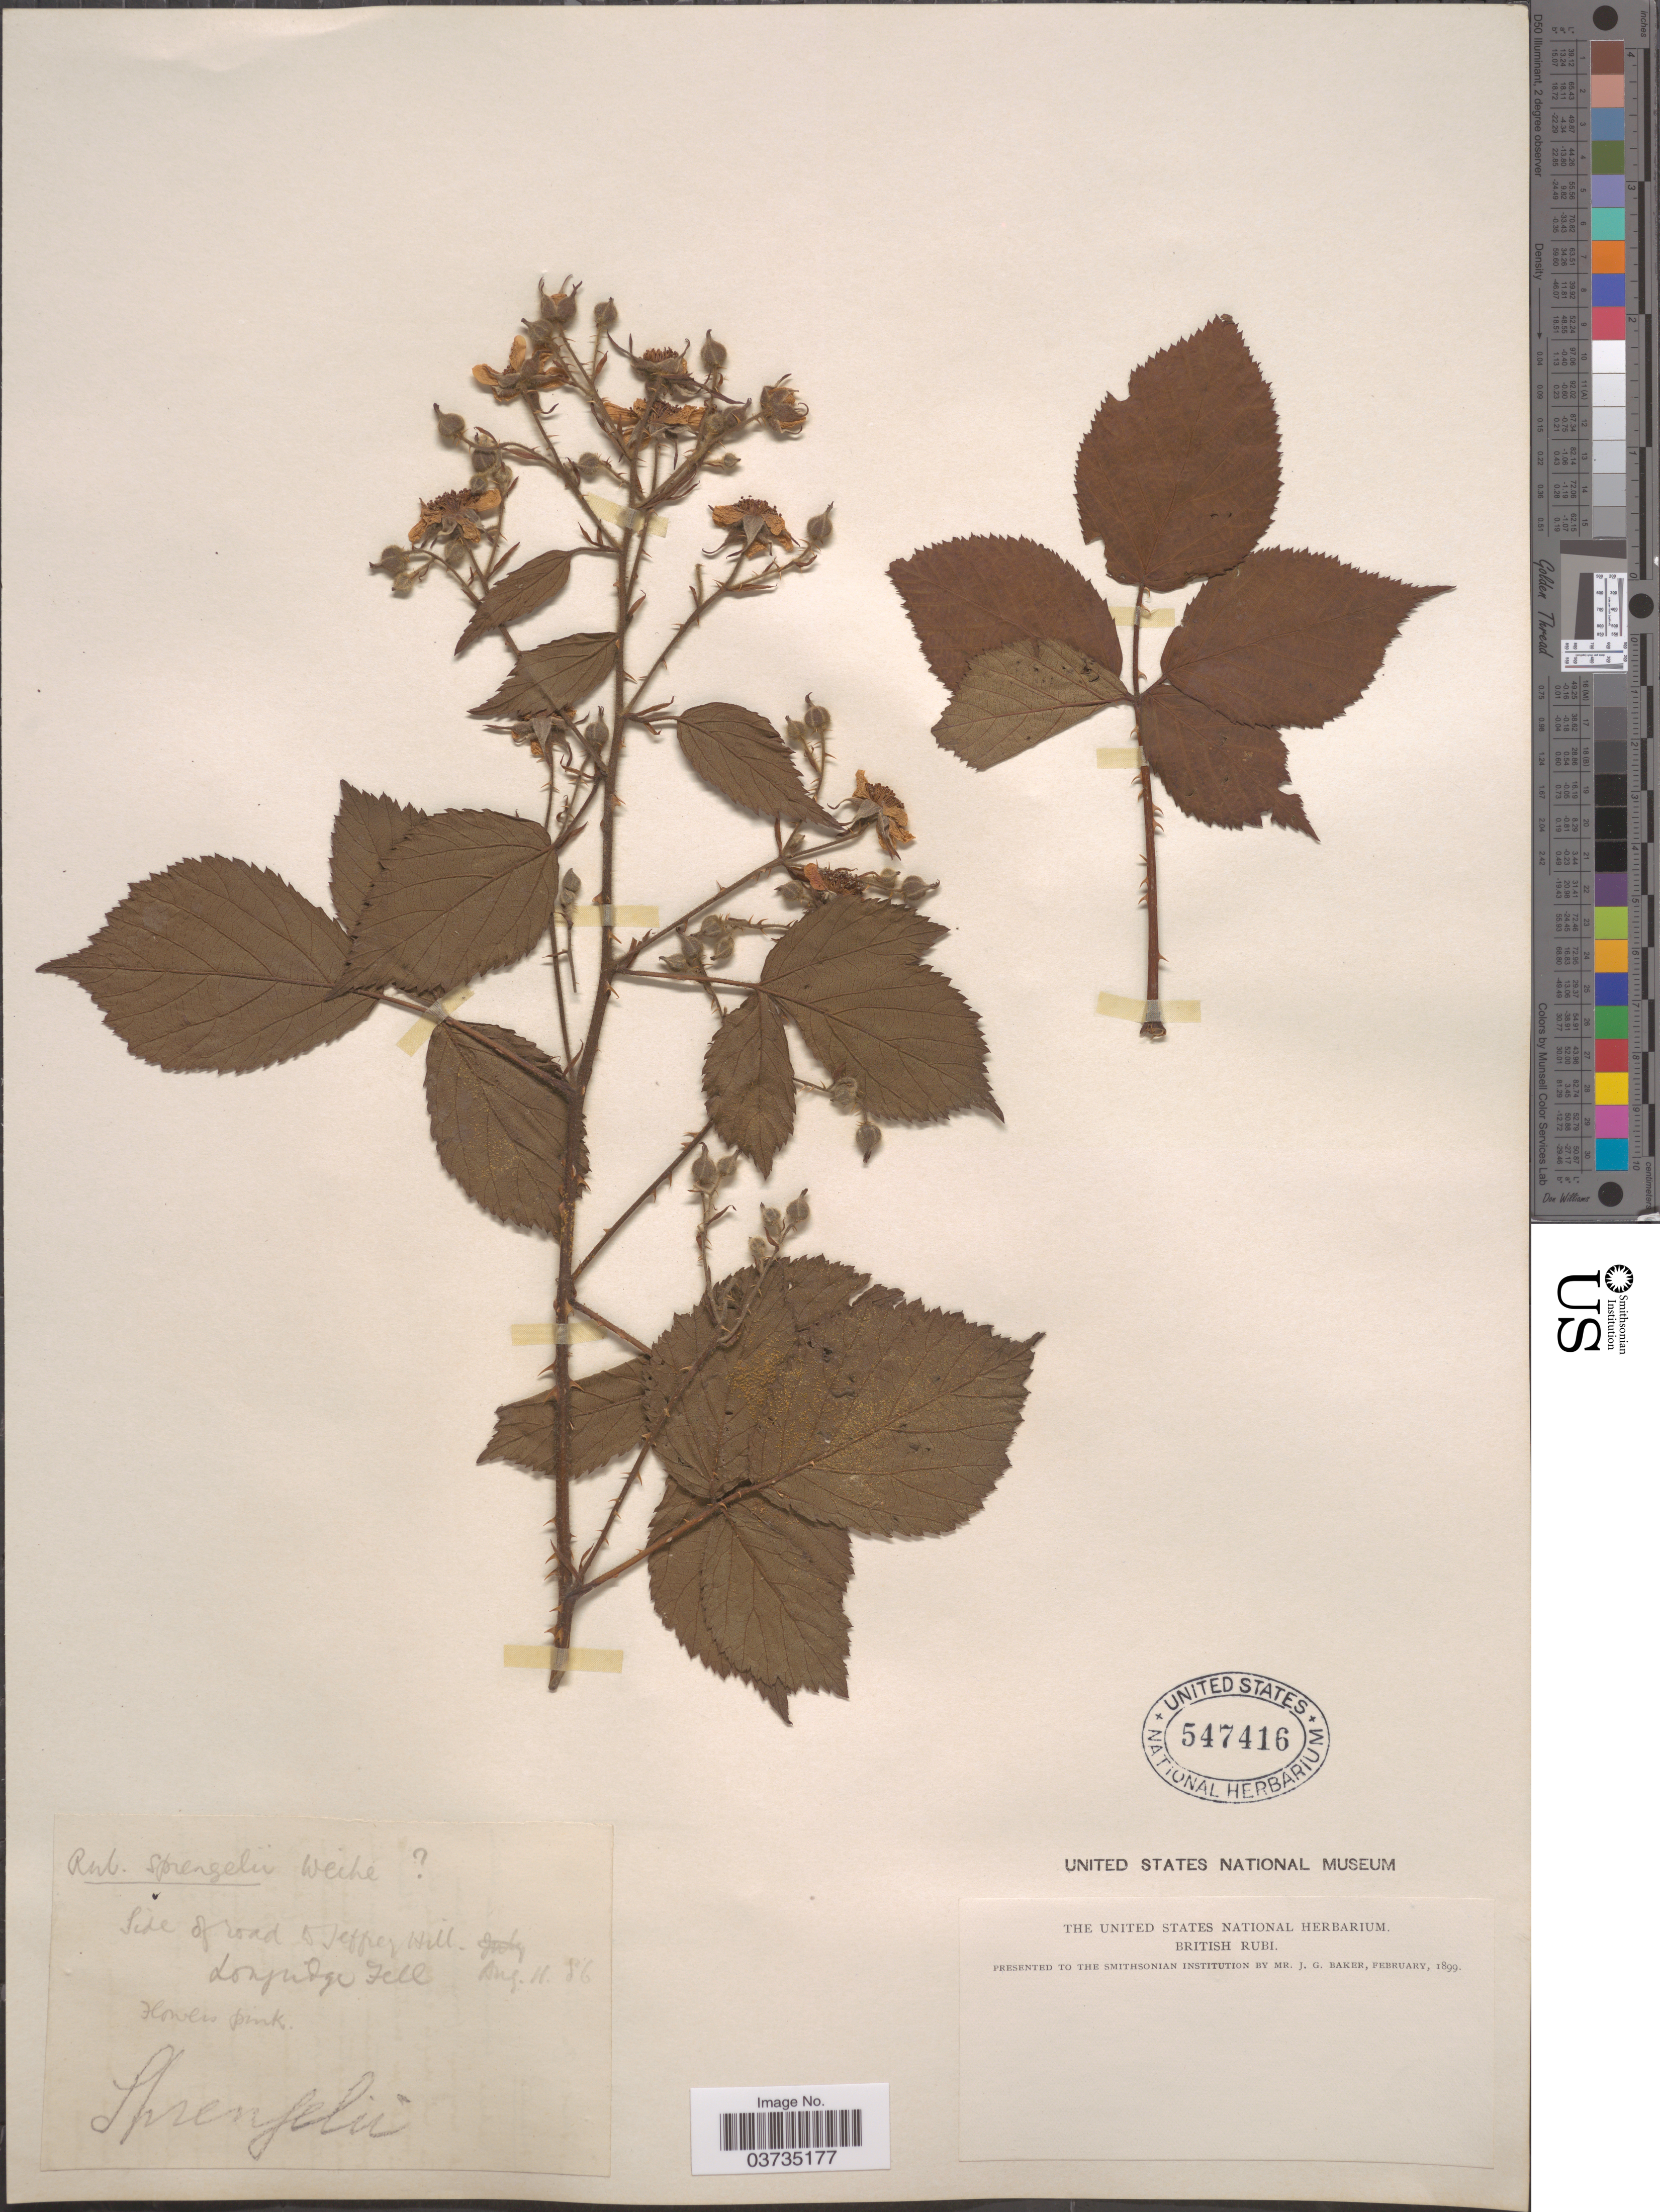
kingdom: Plantae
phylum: Tracheophyta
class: Magnoliopsida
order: Rosales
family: Rosaceae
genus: Rubus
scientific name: Rubus sprengelii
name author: Weihe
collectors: -- Sprengel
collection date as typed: Transcribed d/m/y: 11/8/86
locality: Side of road [illegible text] Jeffrey Hill. Longridge[interpreted] Fell[interpreted].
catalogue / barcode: US 547416